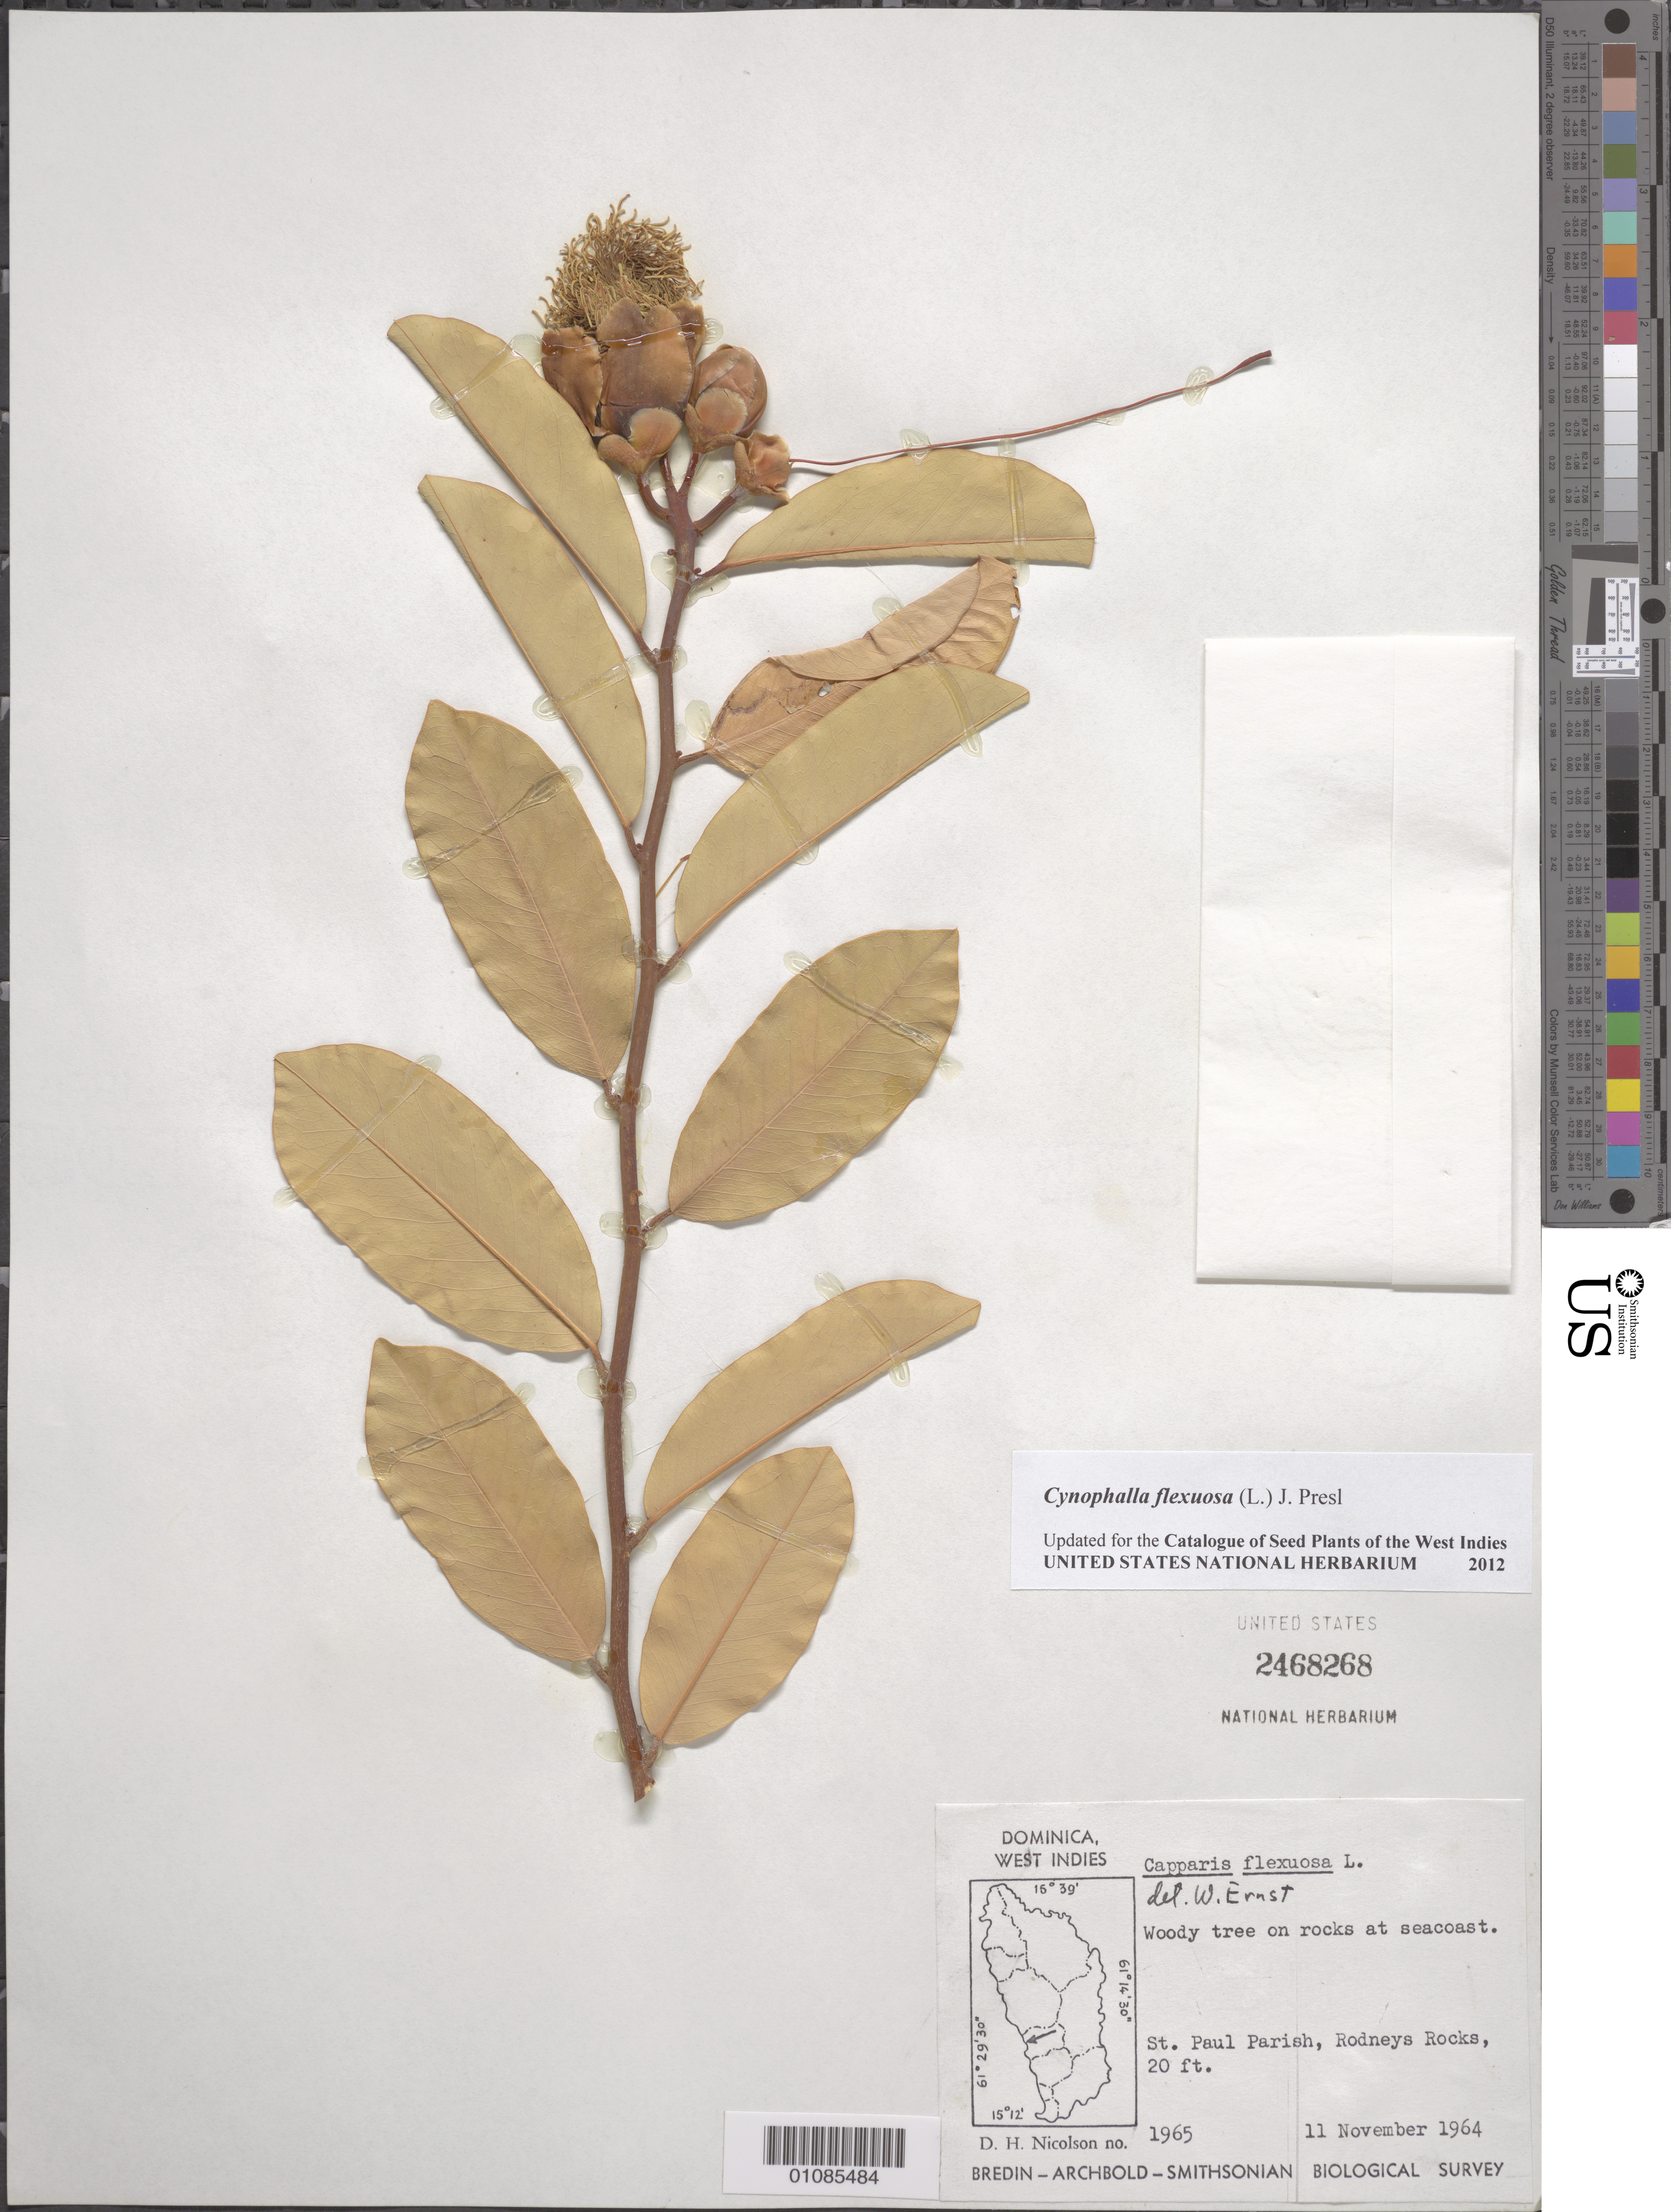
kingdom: Plantae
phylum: Tracheophyta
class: Magnoliopsida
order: Brassicales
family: Capparaceae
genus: Cynophalla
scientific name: Cynophalla flexuosa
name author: (L.) J. Presl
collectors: D. H. Nicolson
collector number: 1965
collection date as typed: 11 Nov 1964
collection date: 1964-11-11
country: Dominica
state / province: St. Paul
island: Dominica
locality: Rodney's Rocks.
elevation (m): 6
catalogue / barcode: US 2468268